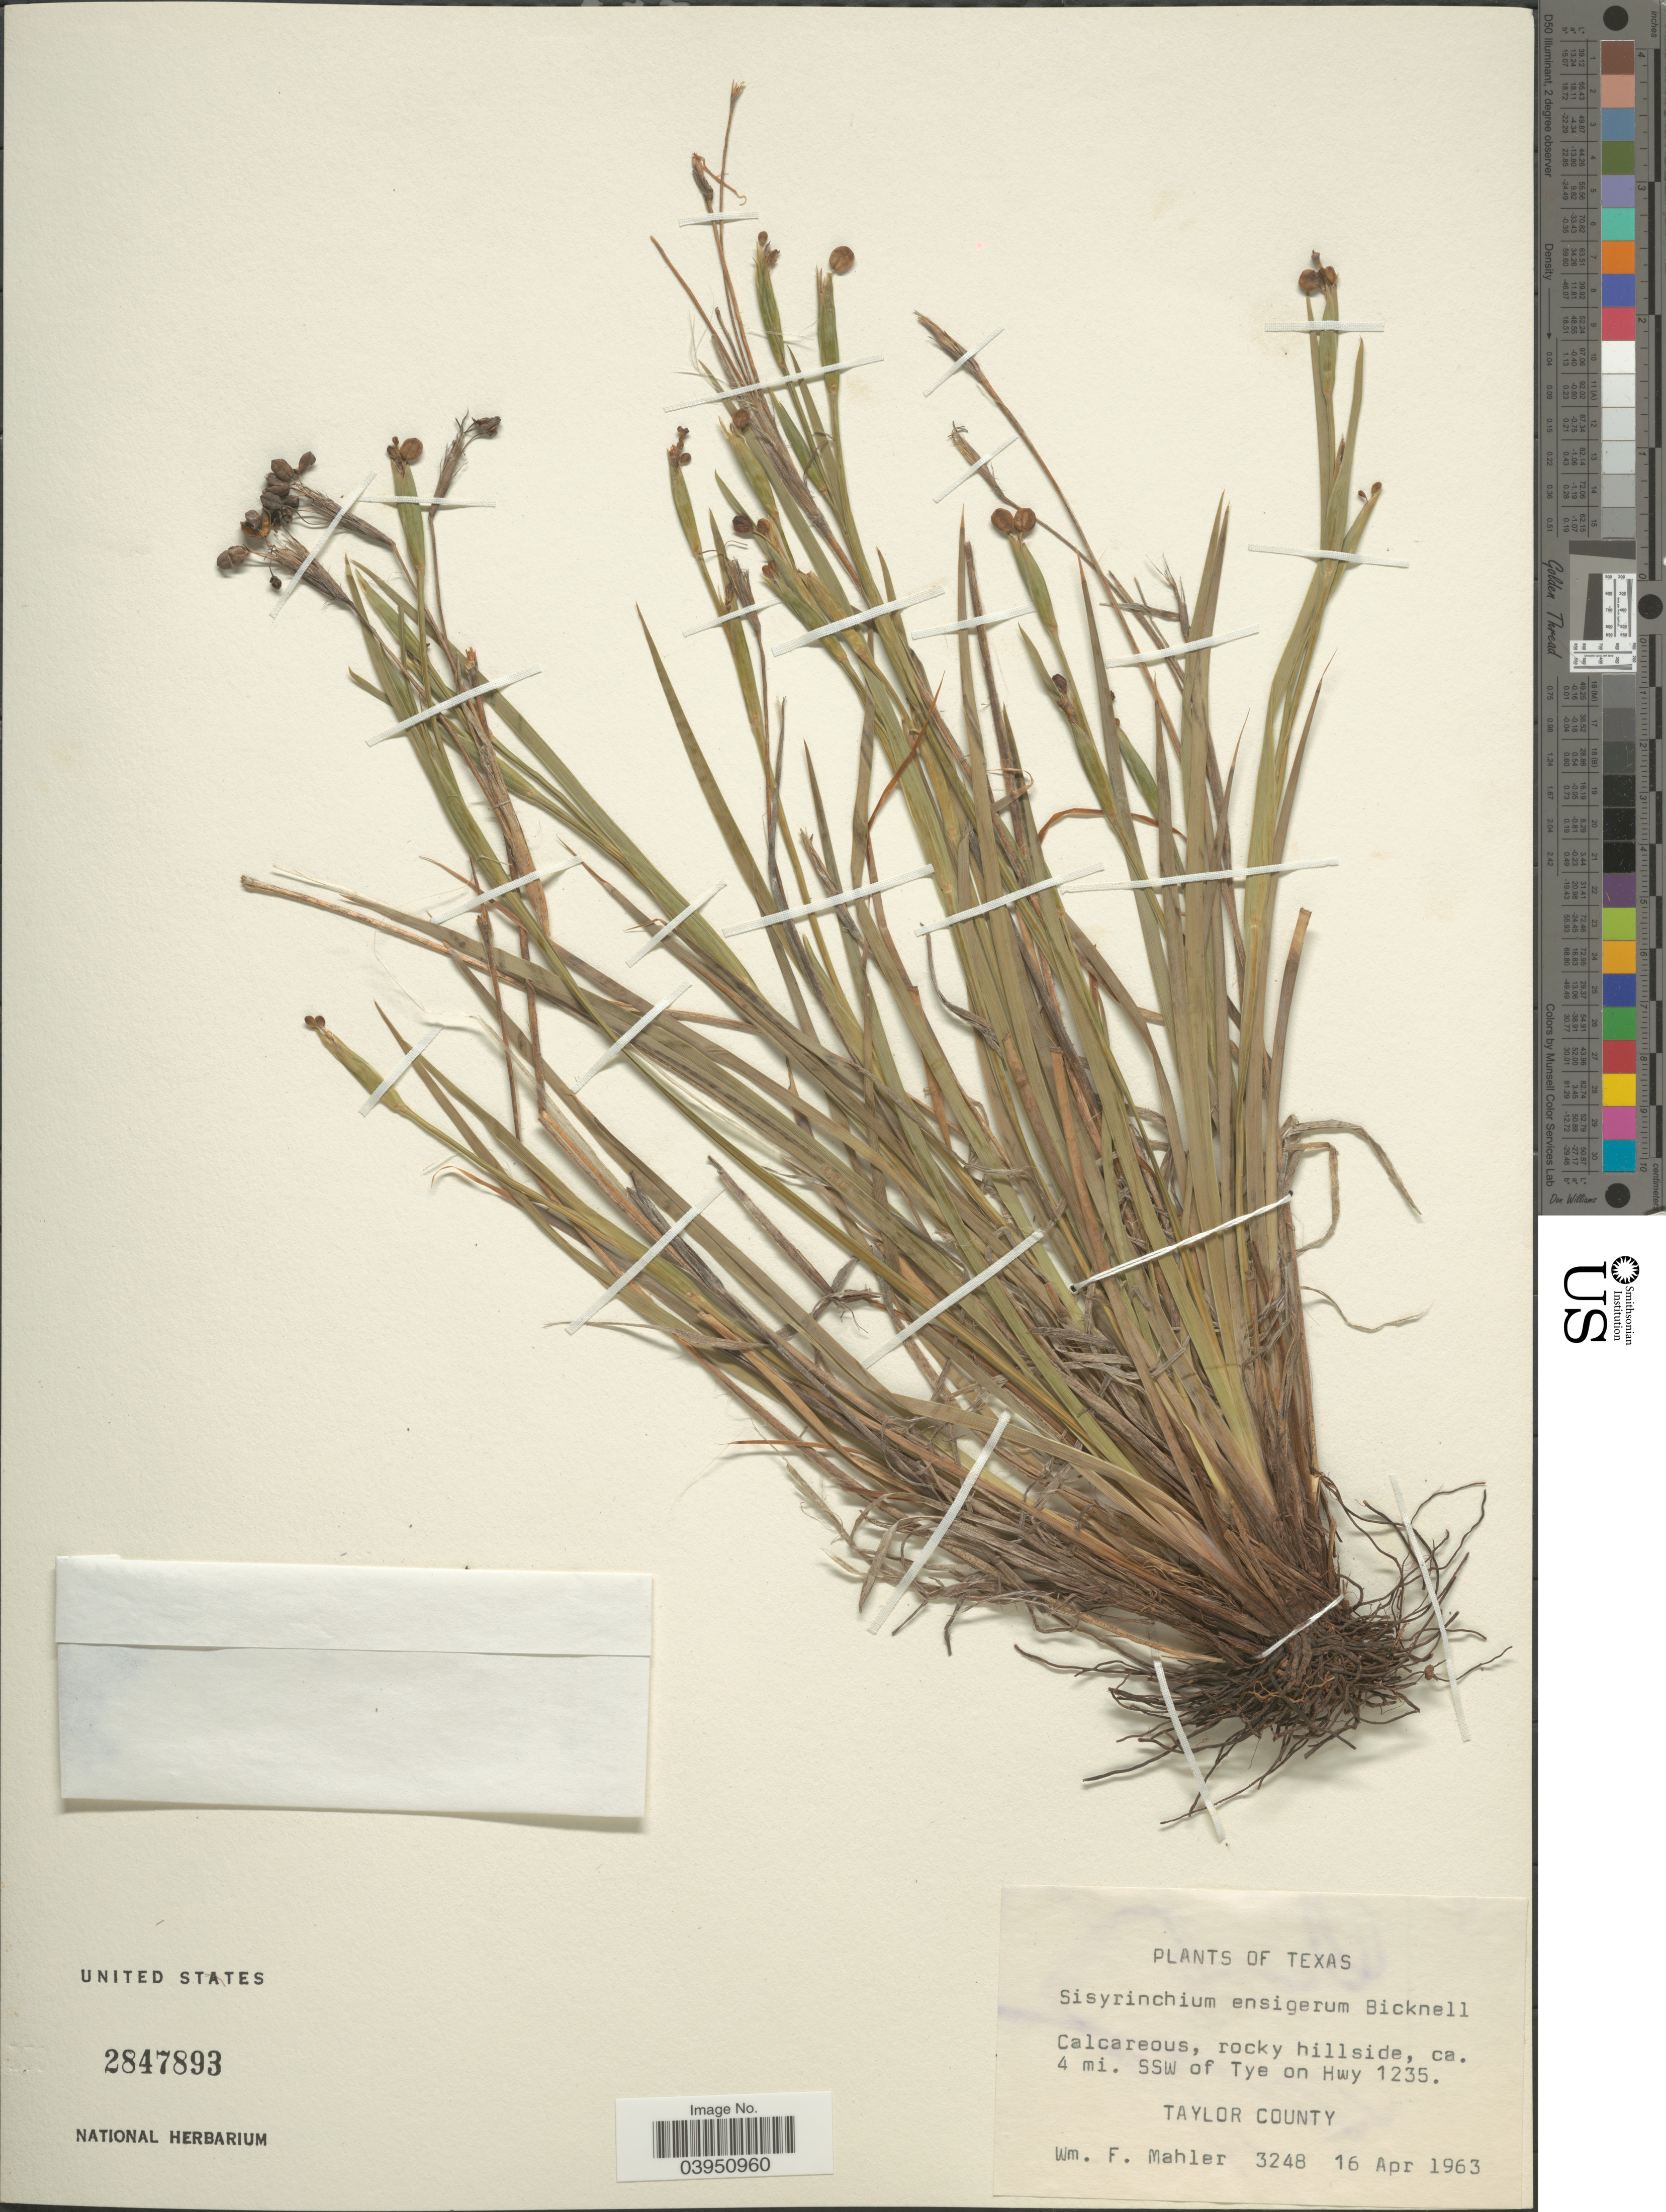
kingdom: Plantae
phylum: Tracheophyta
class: Liliopsida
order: Asparagales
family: Iridaceae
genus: Sisyrinchium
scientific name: Sisyrinchium ensigerum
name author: E.P. Bicknell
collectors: W. F. Mahler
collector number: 3248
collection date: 1963-04-16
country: United States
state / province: Texas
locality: Ca. 4 mi. SSW of Tye on Hwy 1235. Taylor County.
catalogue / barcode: US 2847893